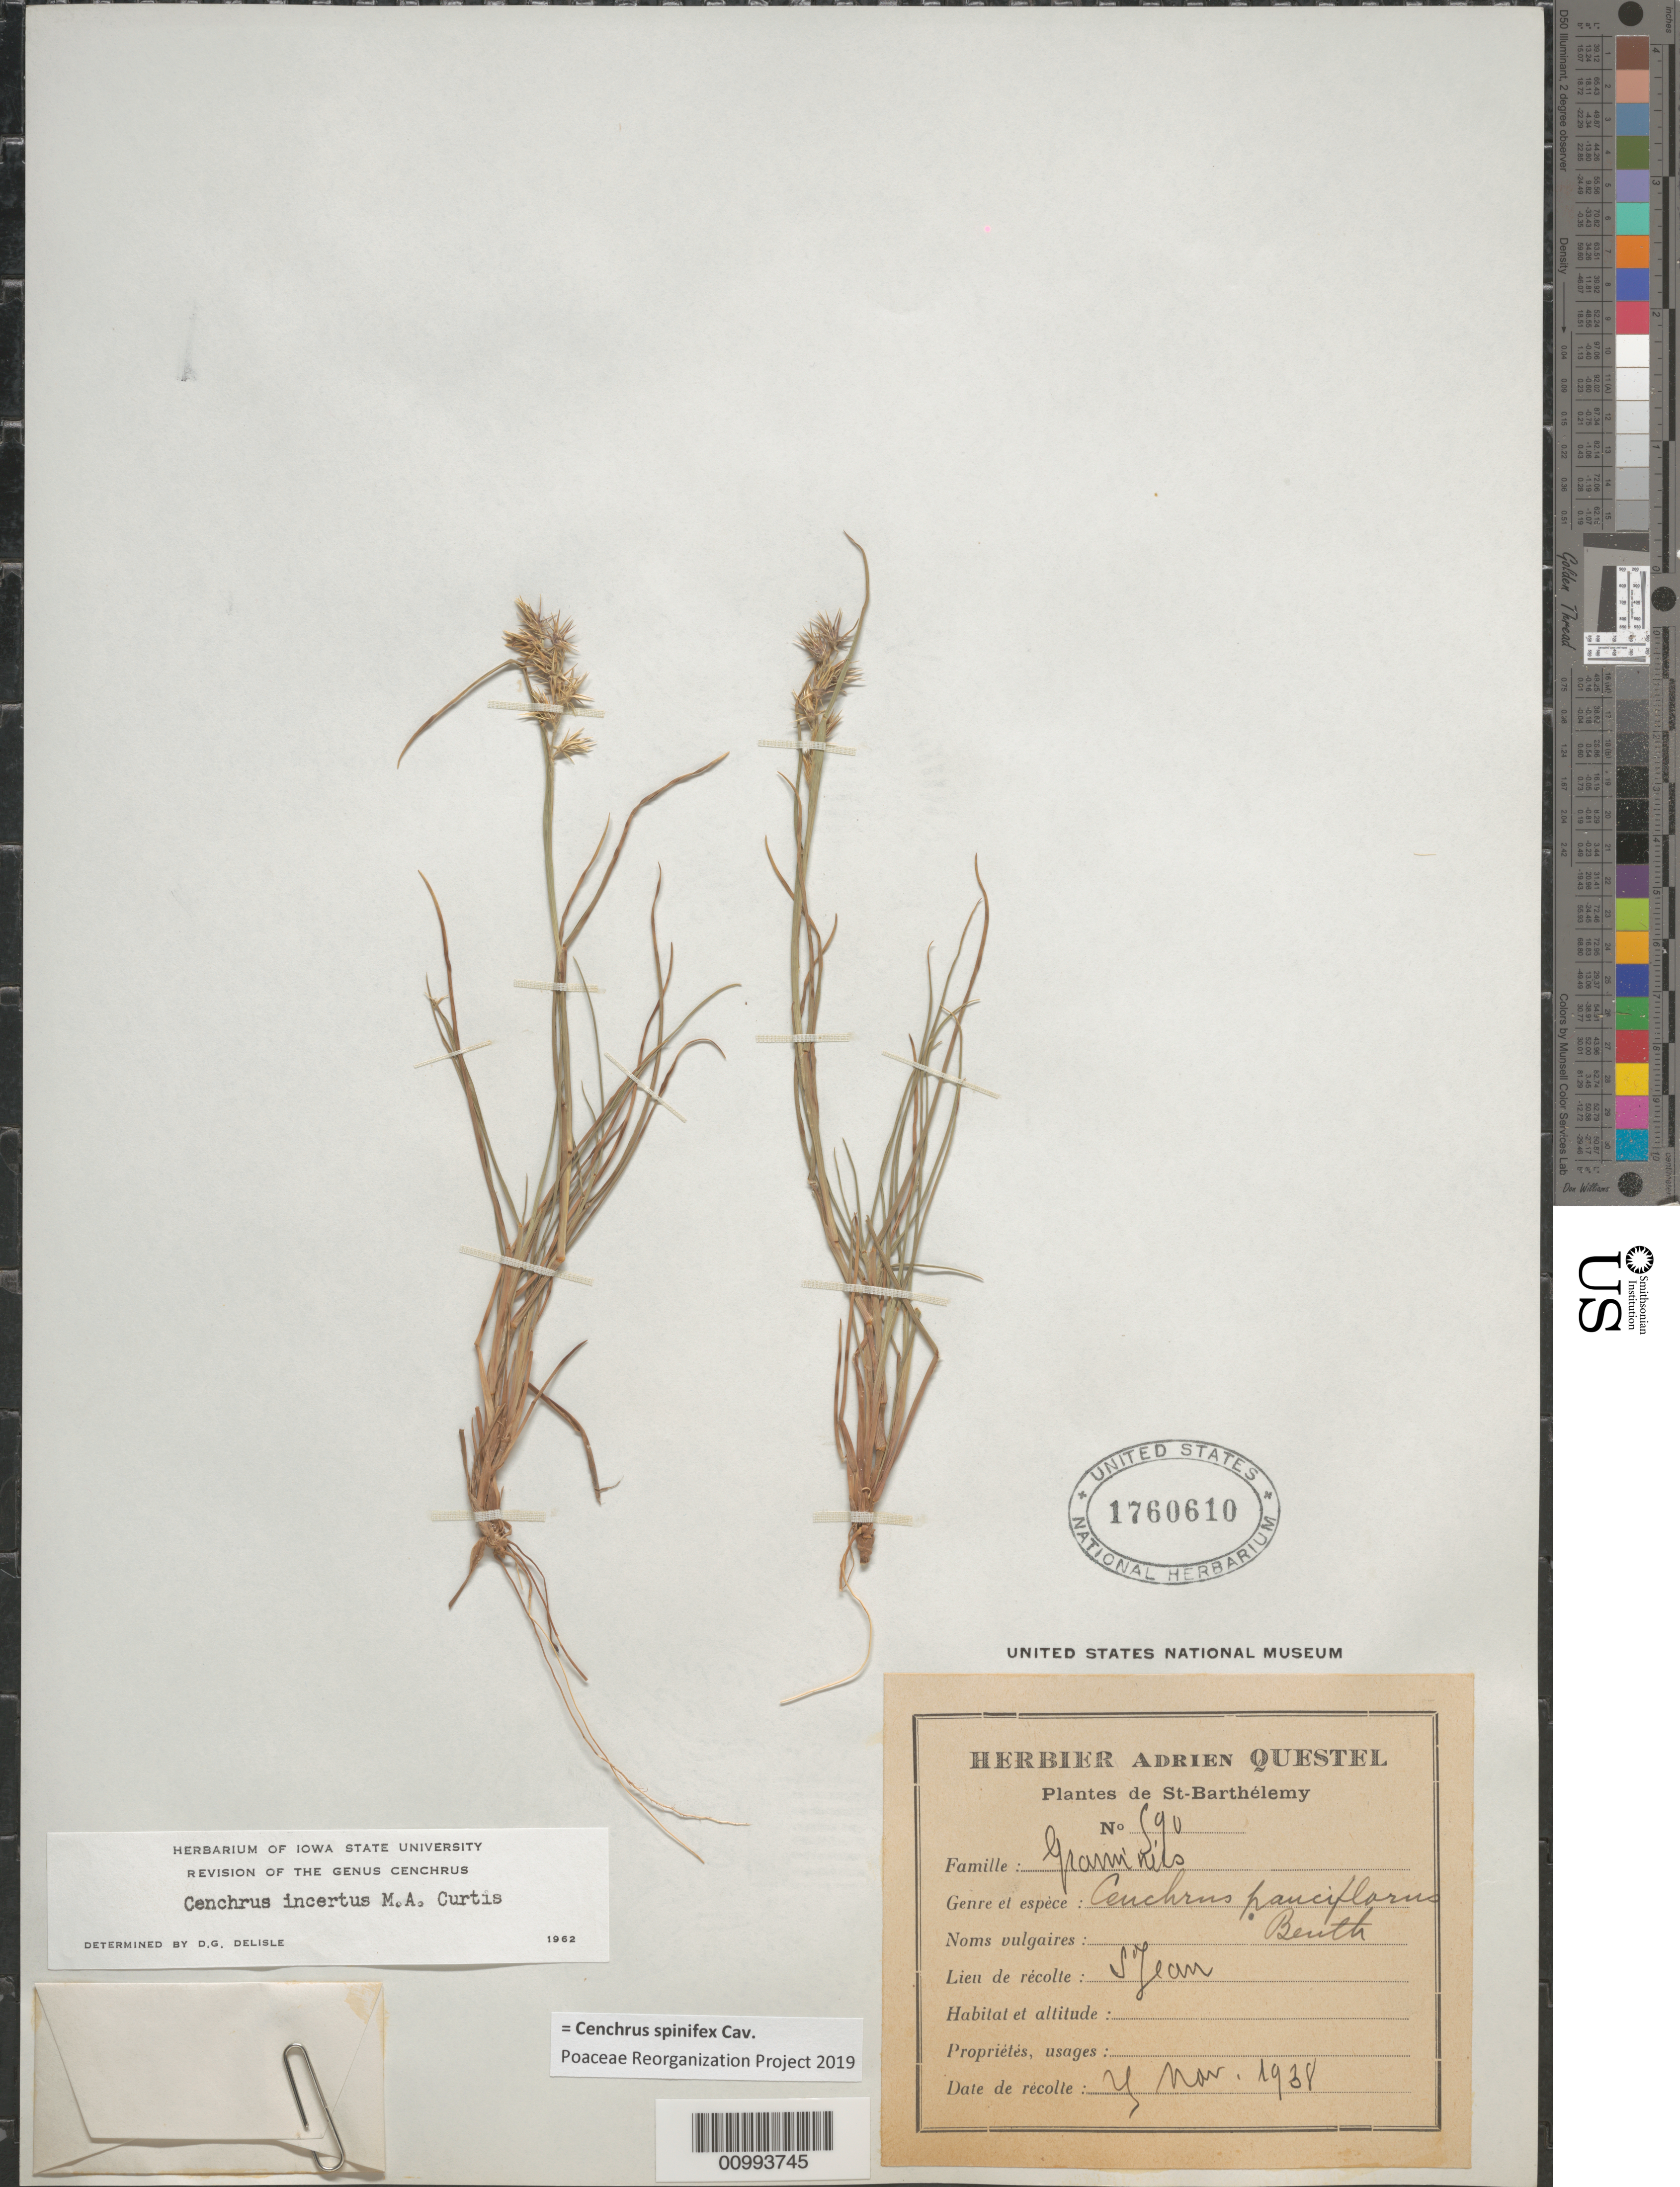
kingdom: Plantae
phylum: Tracheophyta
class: Liliopsida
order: Poales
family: Poaceae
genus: Cenchrus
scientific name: Cenchrus spinifex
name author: Cav.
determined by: Poaceae Reorganization Project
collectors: A. Questel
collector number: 90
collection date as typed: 04 Mar 1938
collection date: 1938-03-04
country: Saint Barthélemy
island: St. Barthélemy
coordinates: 0 N, 0 E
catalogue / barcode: US 1760610